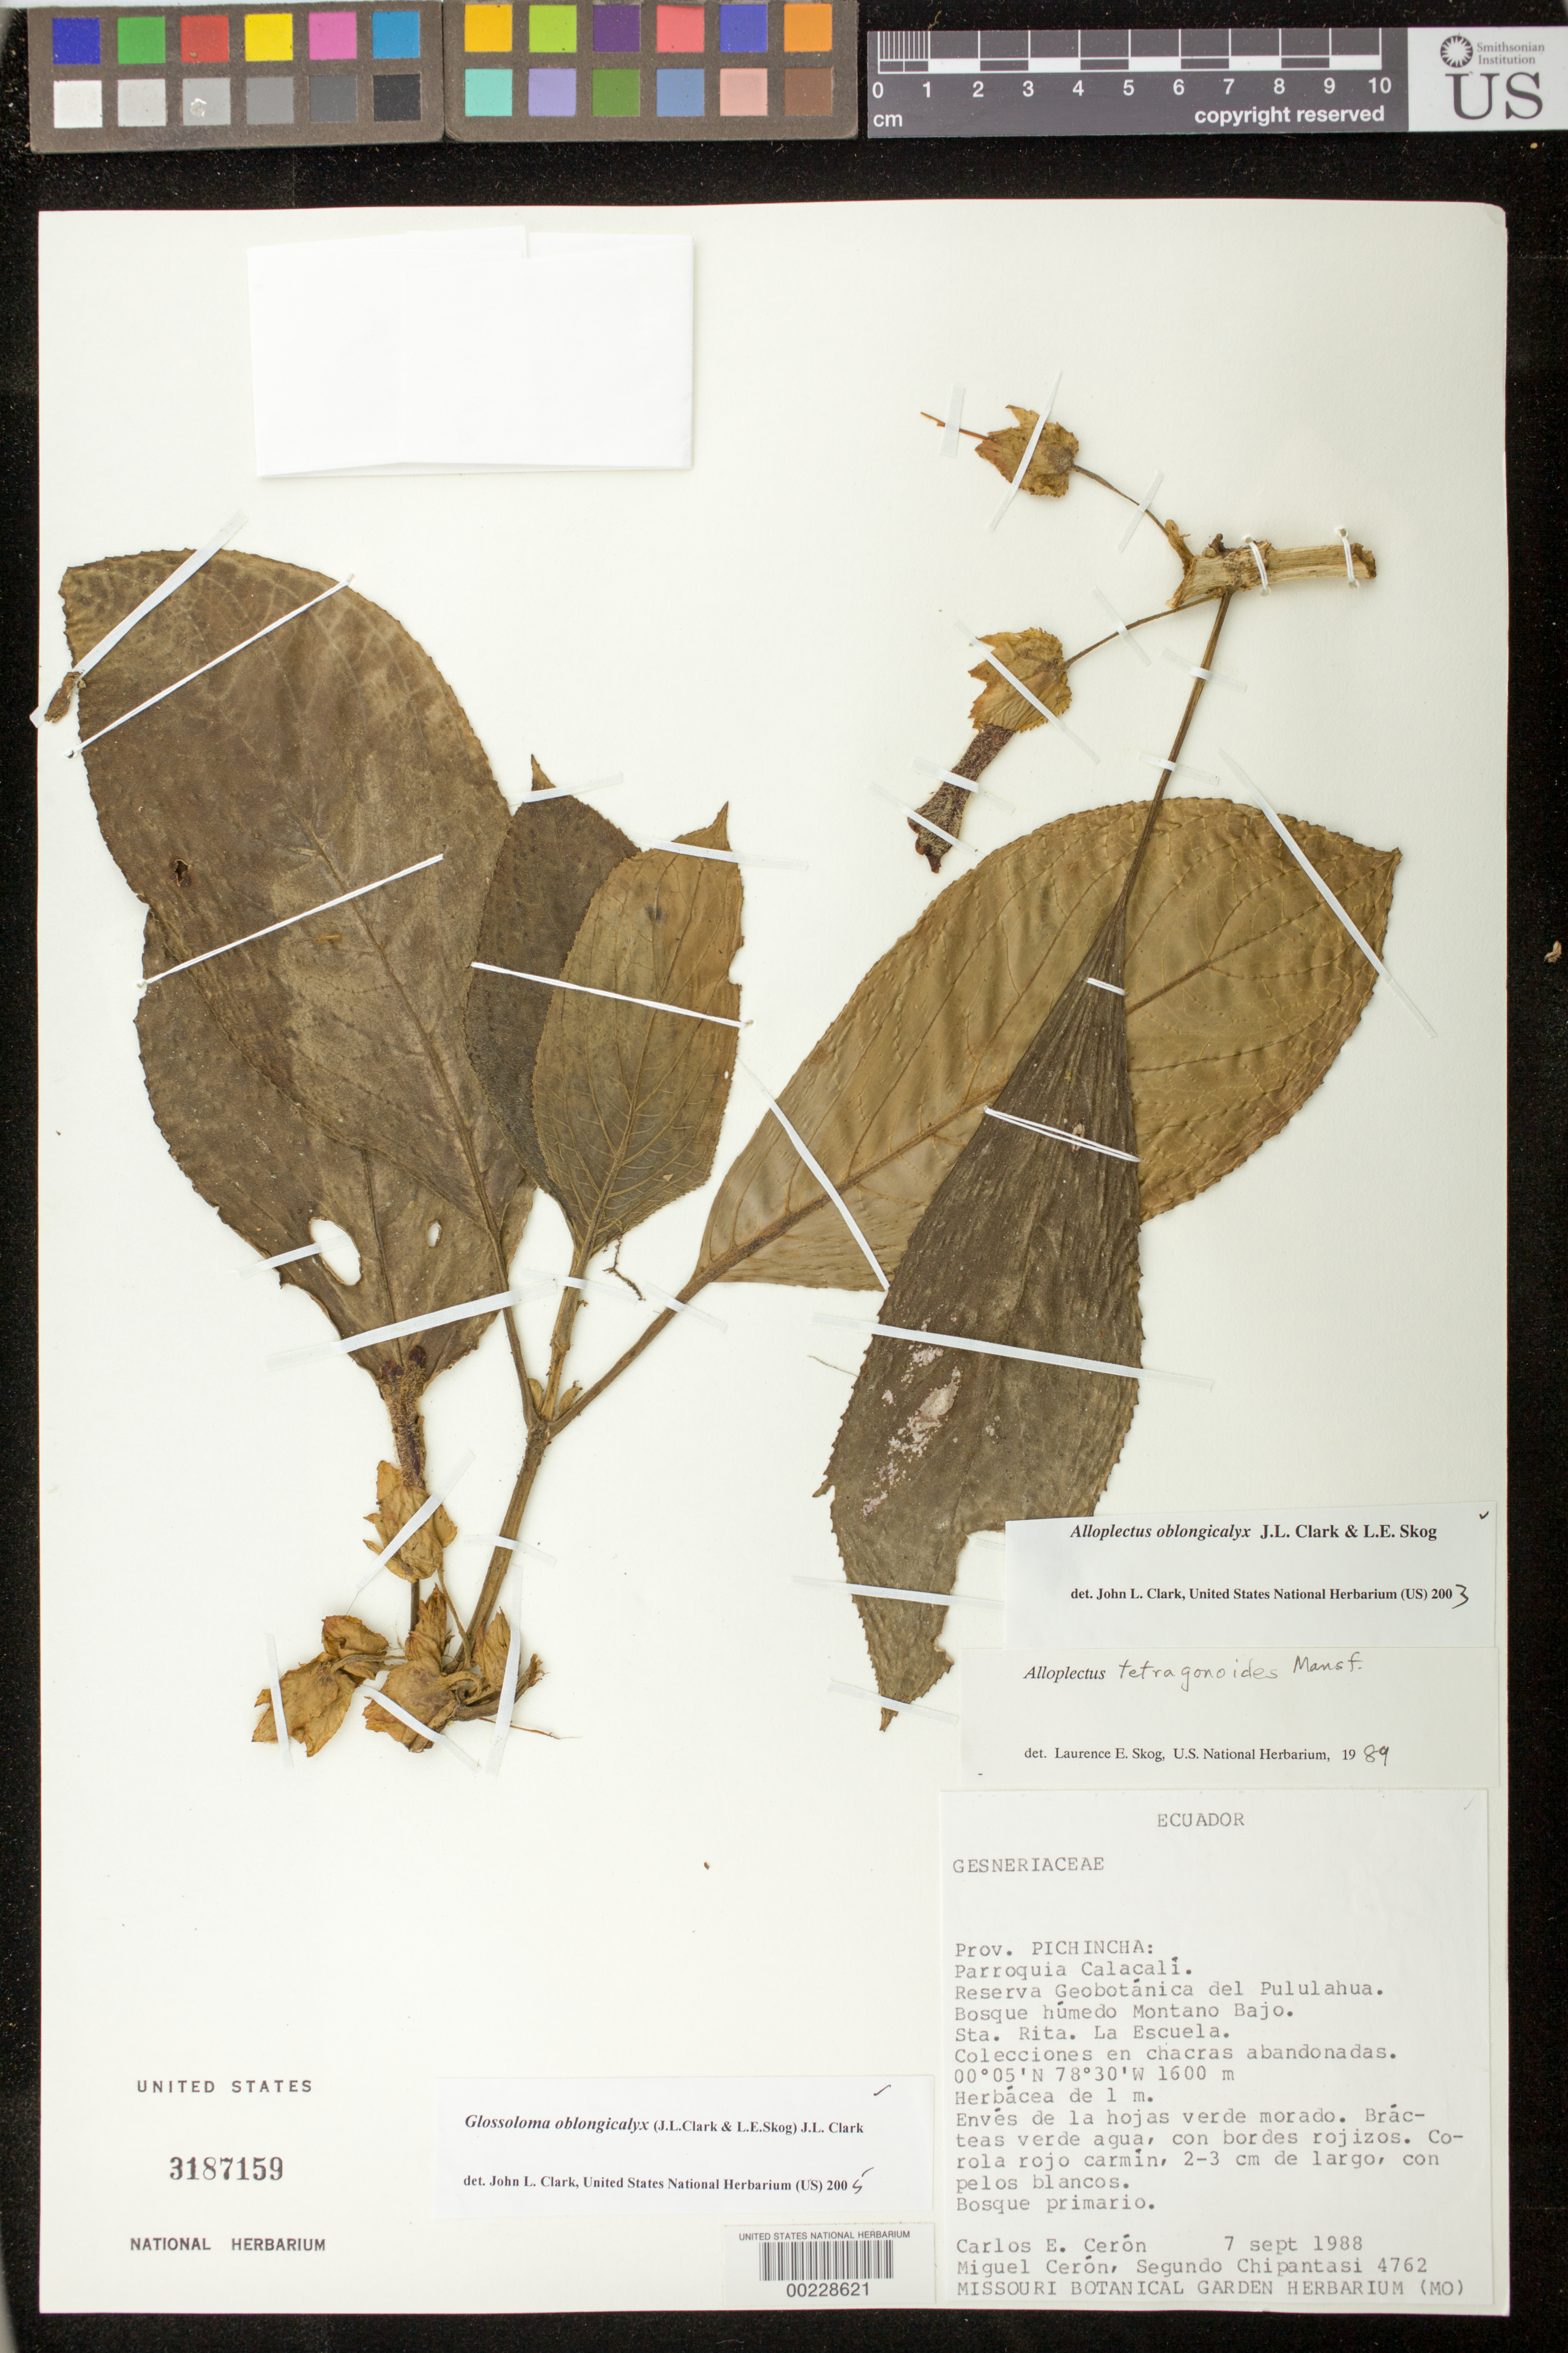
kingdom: Plantae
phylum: Tracheophyta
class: Magnoliopsida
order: Lamiales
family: Gesneriaceae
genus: Glossoloma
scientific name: Glossoloma oblongicalyx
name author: (J.L. Clark & L.E. Skog) J.L. Clark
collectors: C. E. Cerón M., M. Cerón & S. Chipantasi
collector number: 4762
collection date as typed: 07 Sep 1988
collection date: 1988-09-07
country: Ecuador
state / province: Pichincha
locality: Parroquia Calacalí, Reserva Geobotánica del Pululahua, Sta. Rita, La Escuela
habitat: Bosque húmedo Montano Bajo; colecciones en chacras abandonadas; bosque primario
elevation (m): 1600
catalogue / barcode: US 3187159